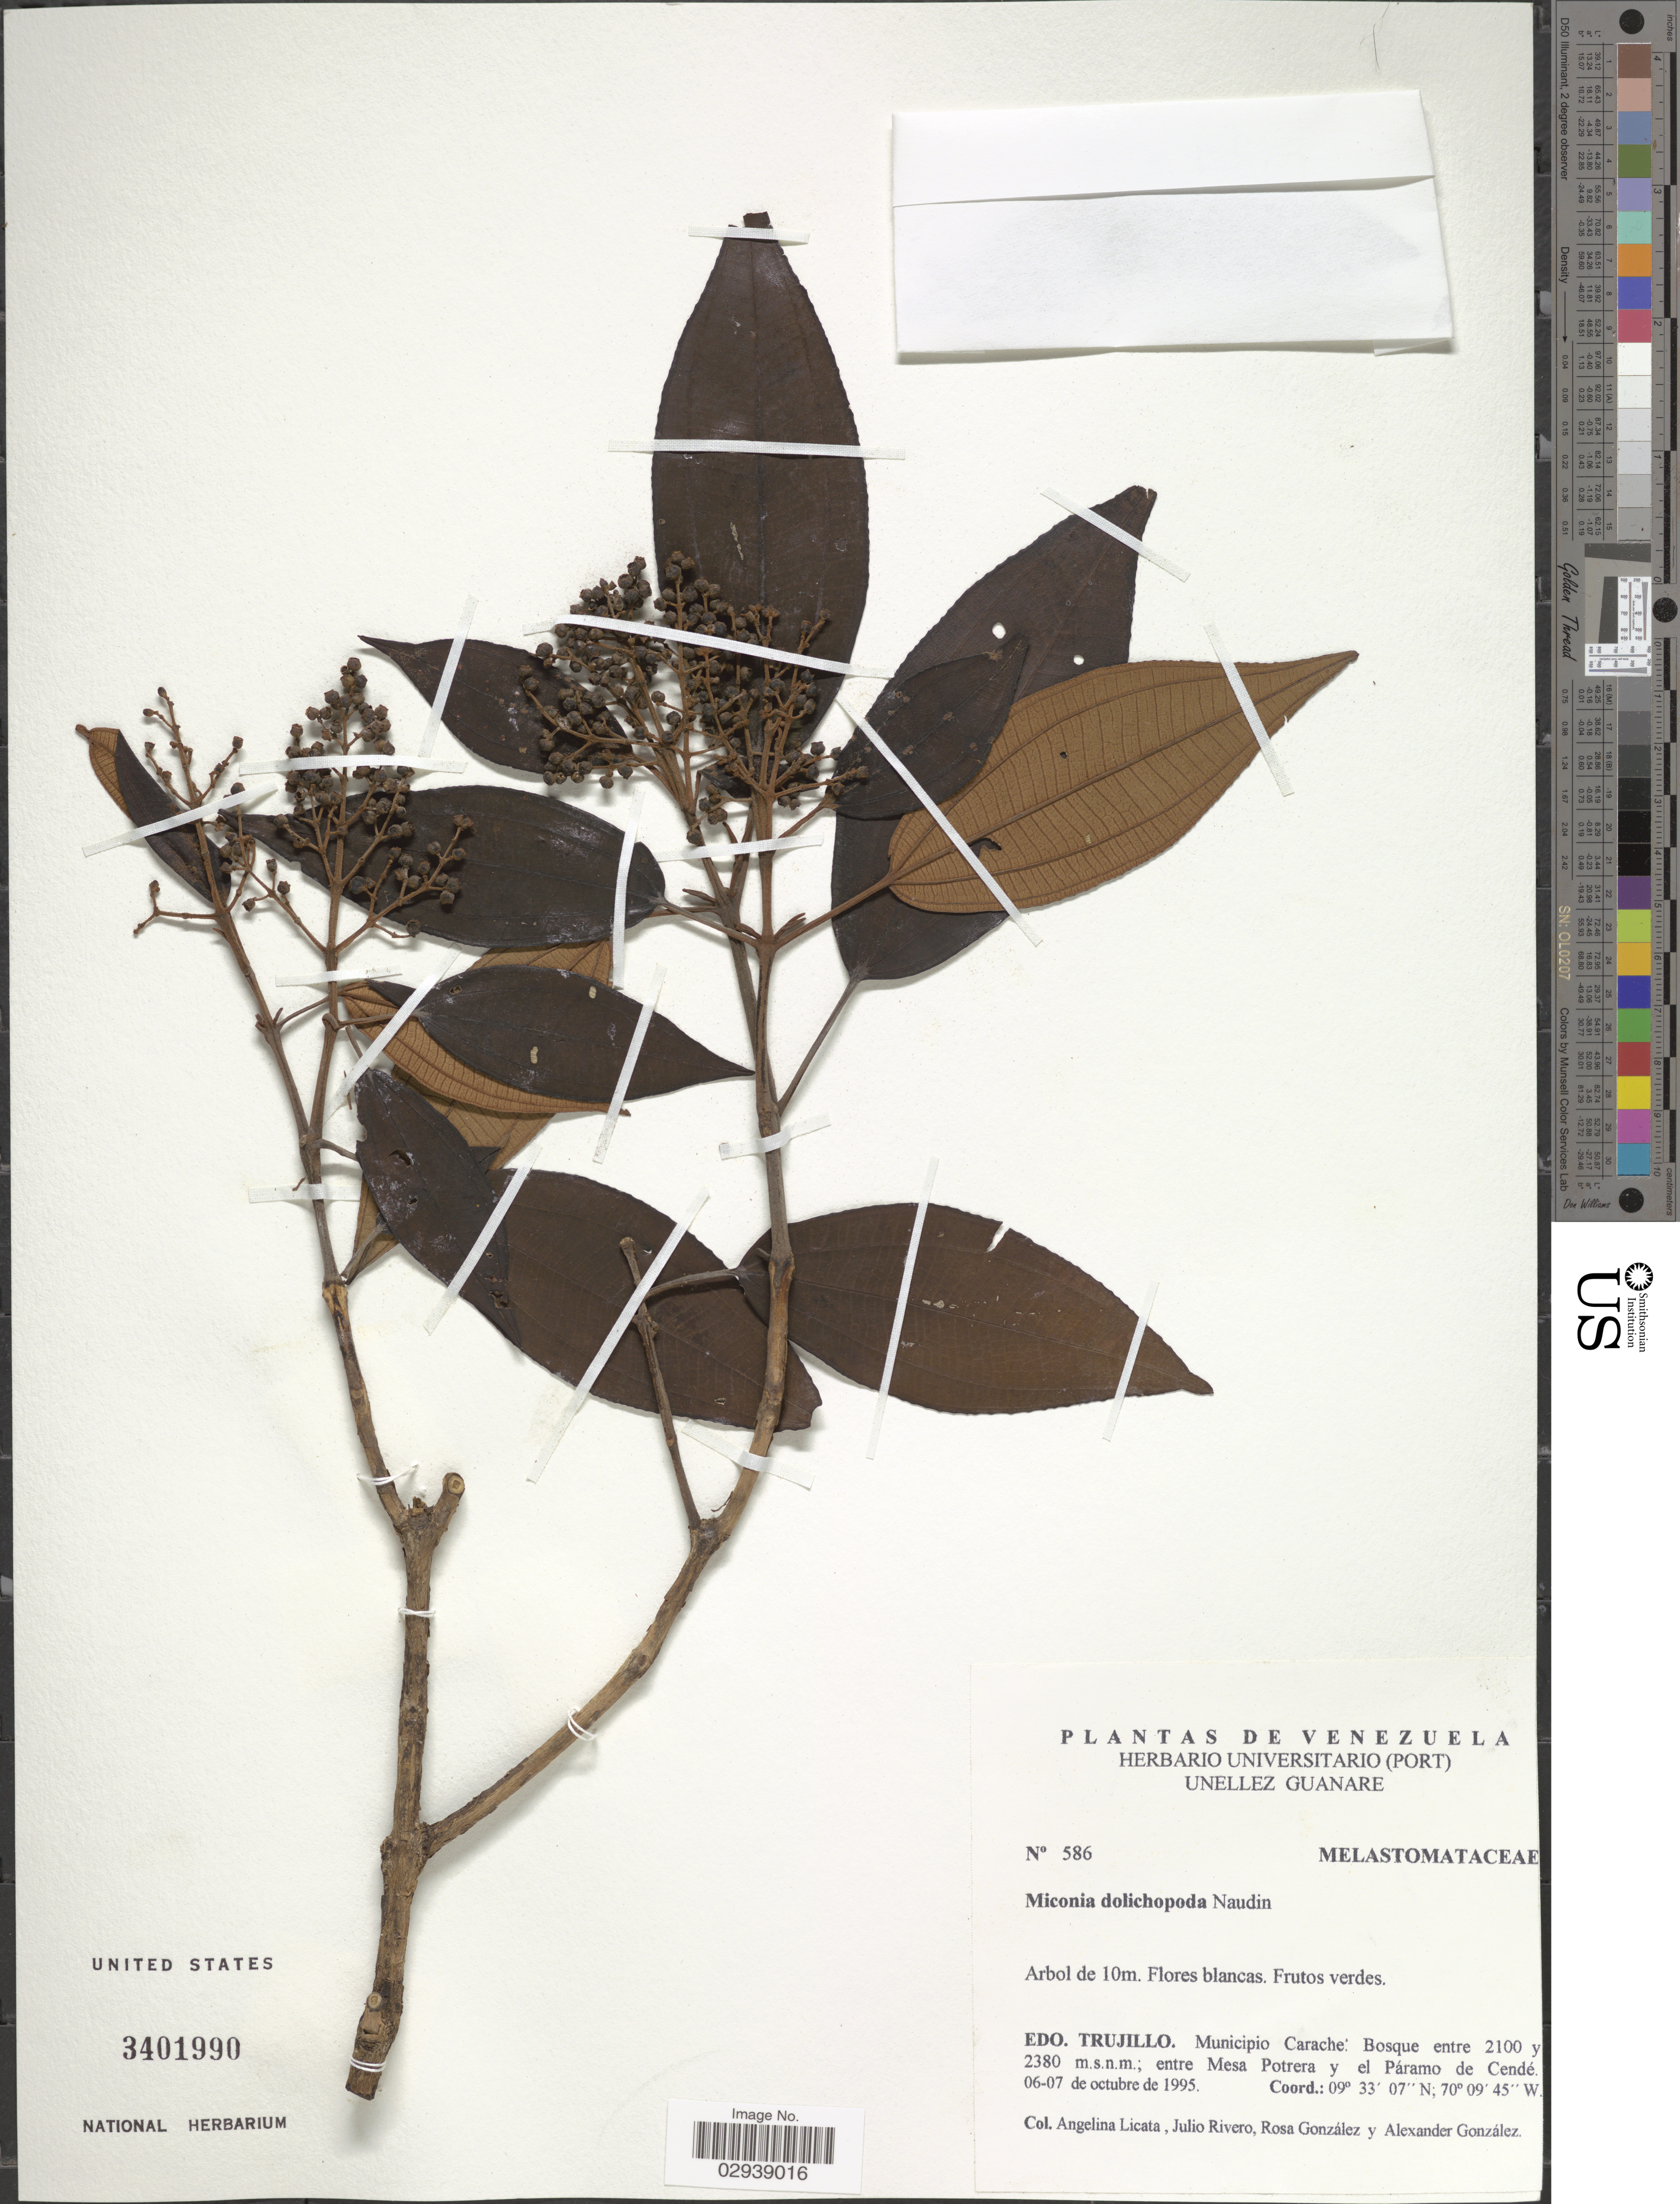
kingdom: Plantae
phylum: Tracheophyta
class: Magnoliopsida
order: Myrtales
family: Melastomataceae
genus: Miconia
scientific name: Miconia dolichopoda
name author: Naudin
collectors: A. Licata, J. Rivero, R. González & A. C. González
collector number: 586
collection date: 1995-10-06/1995-10-07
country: Venezuela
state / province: Trujillo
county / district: Carache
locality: Mesa Potrera y el Páramo de Cendé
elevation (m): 2380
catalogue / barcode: US 3401990